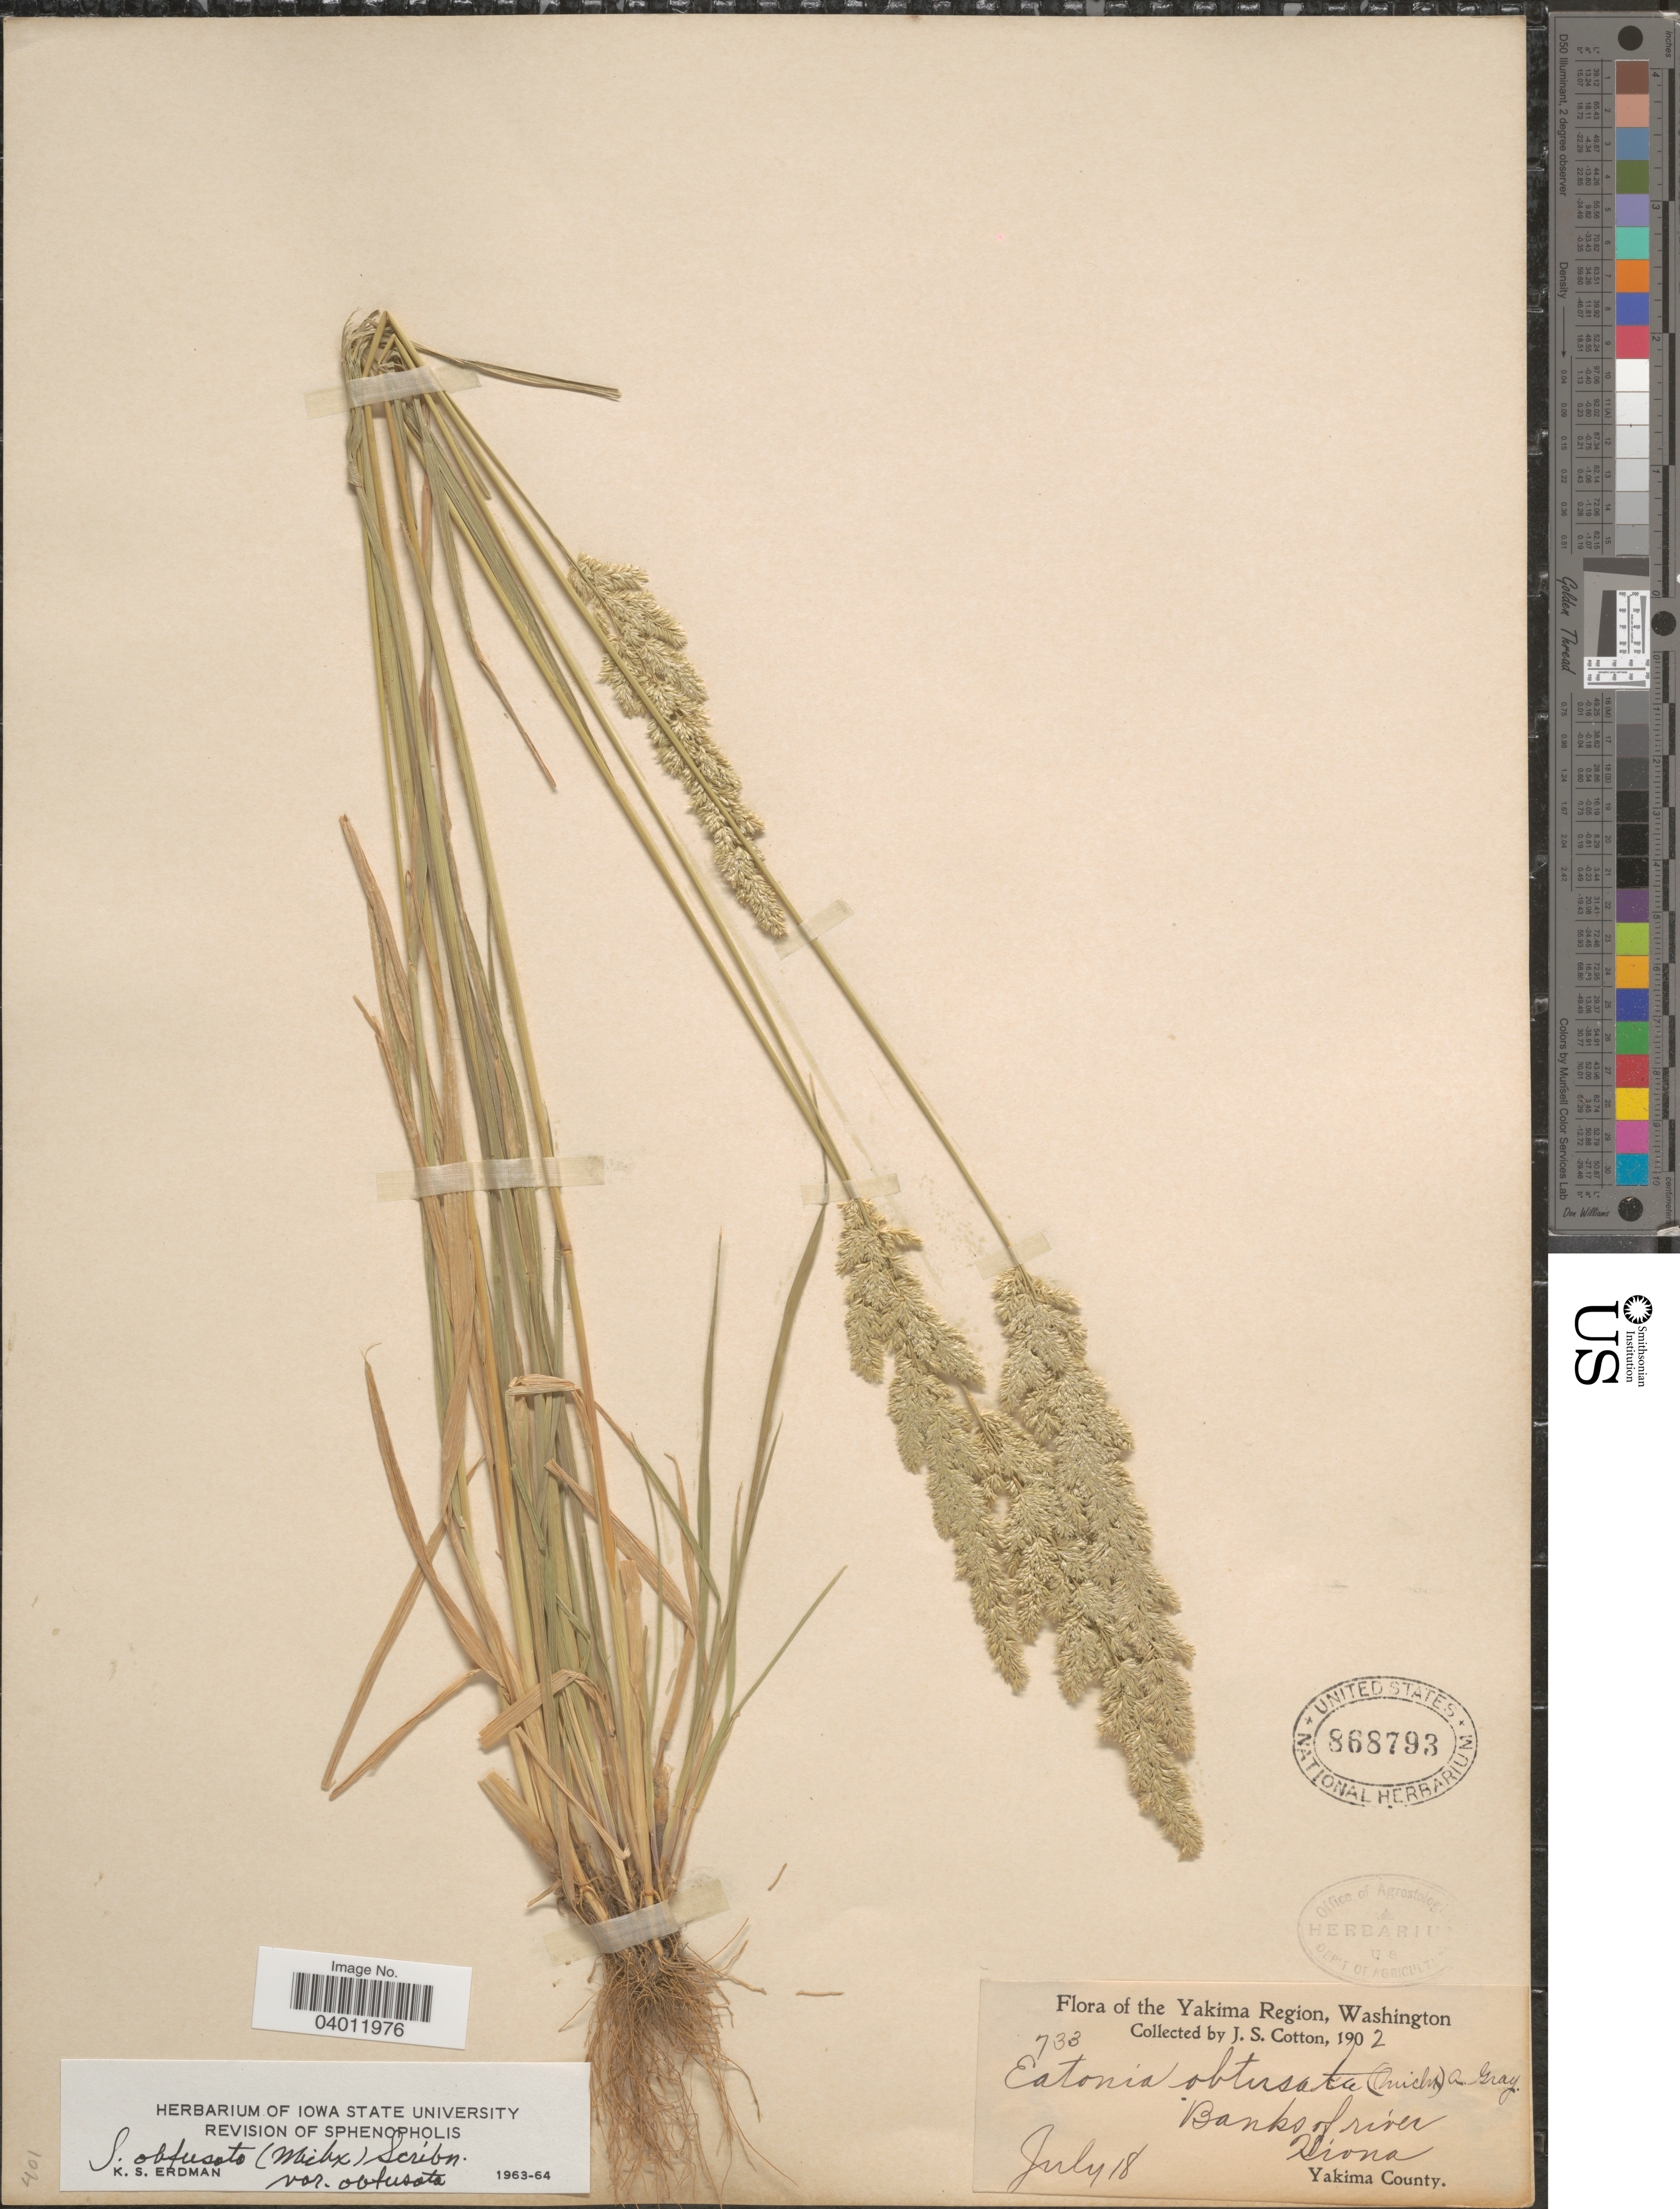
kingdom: Plantae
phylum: Tracheophyta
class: Liliopsida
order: Poales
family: Poaceae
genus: Sphenopholis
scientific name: Sphenopholis obtusata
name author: (Michx.) Scribn.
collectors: J. S. Cotton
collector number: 733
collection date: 1902-07-18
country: United States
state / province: Washington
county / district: Yakima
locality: The Yakima Region. Banks of river. Kiona. Yakima County.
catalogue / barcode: US 868793